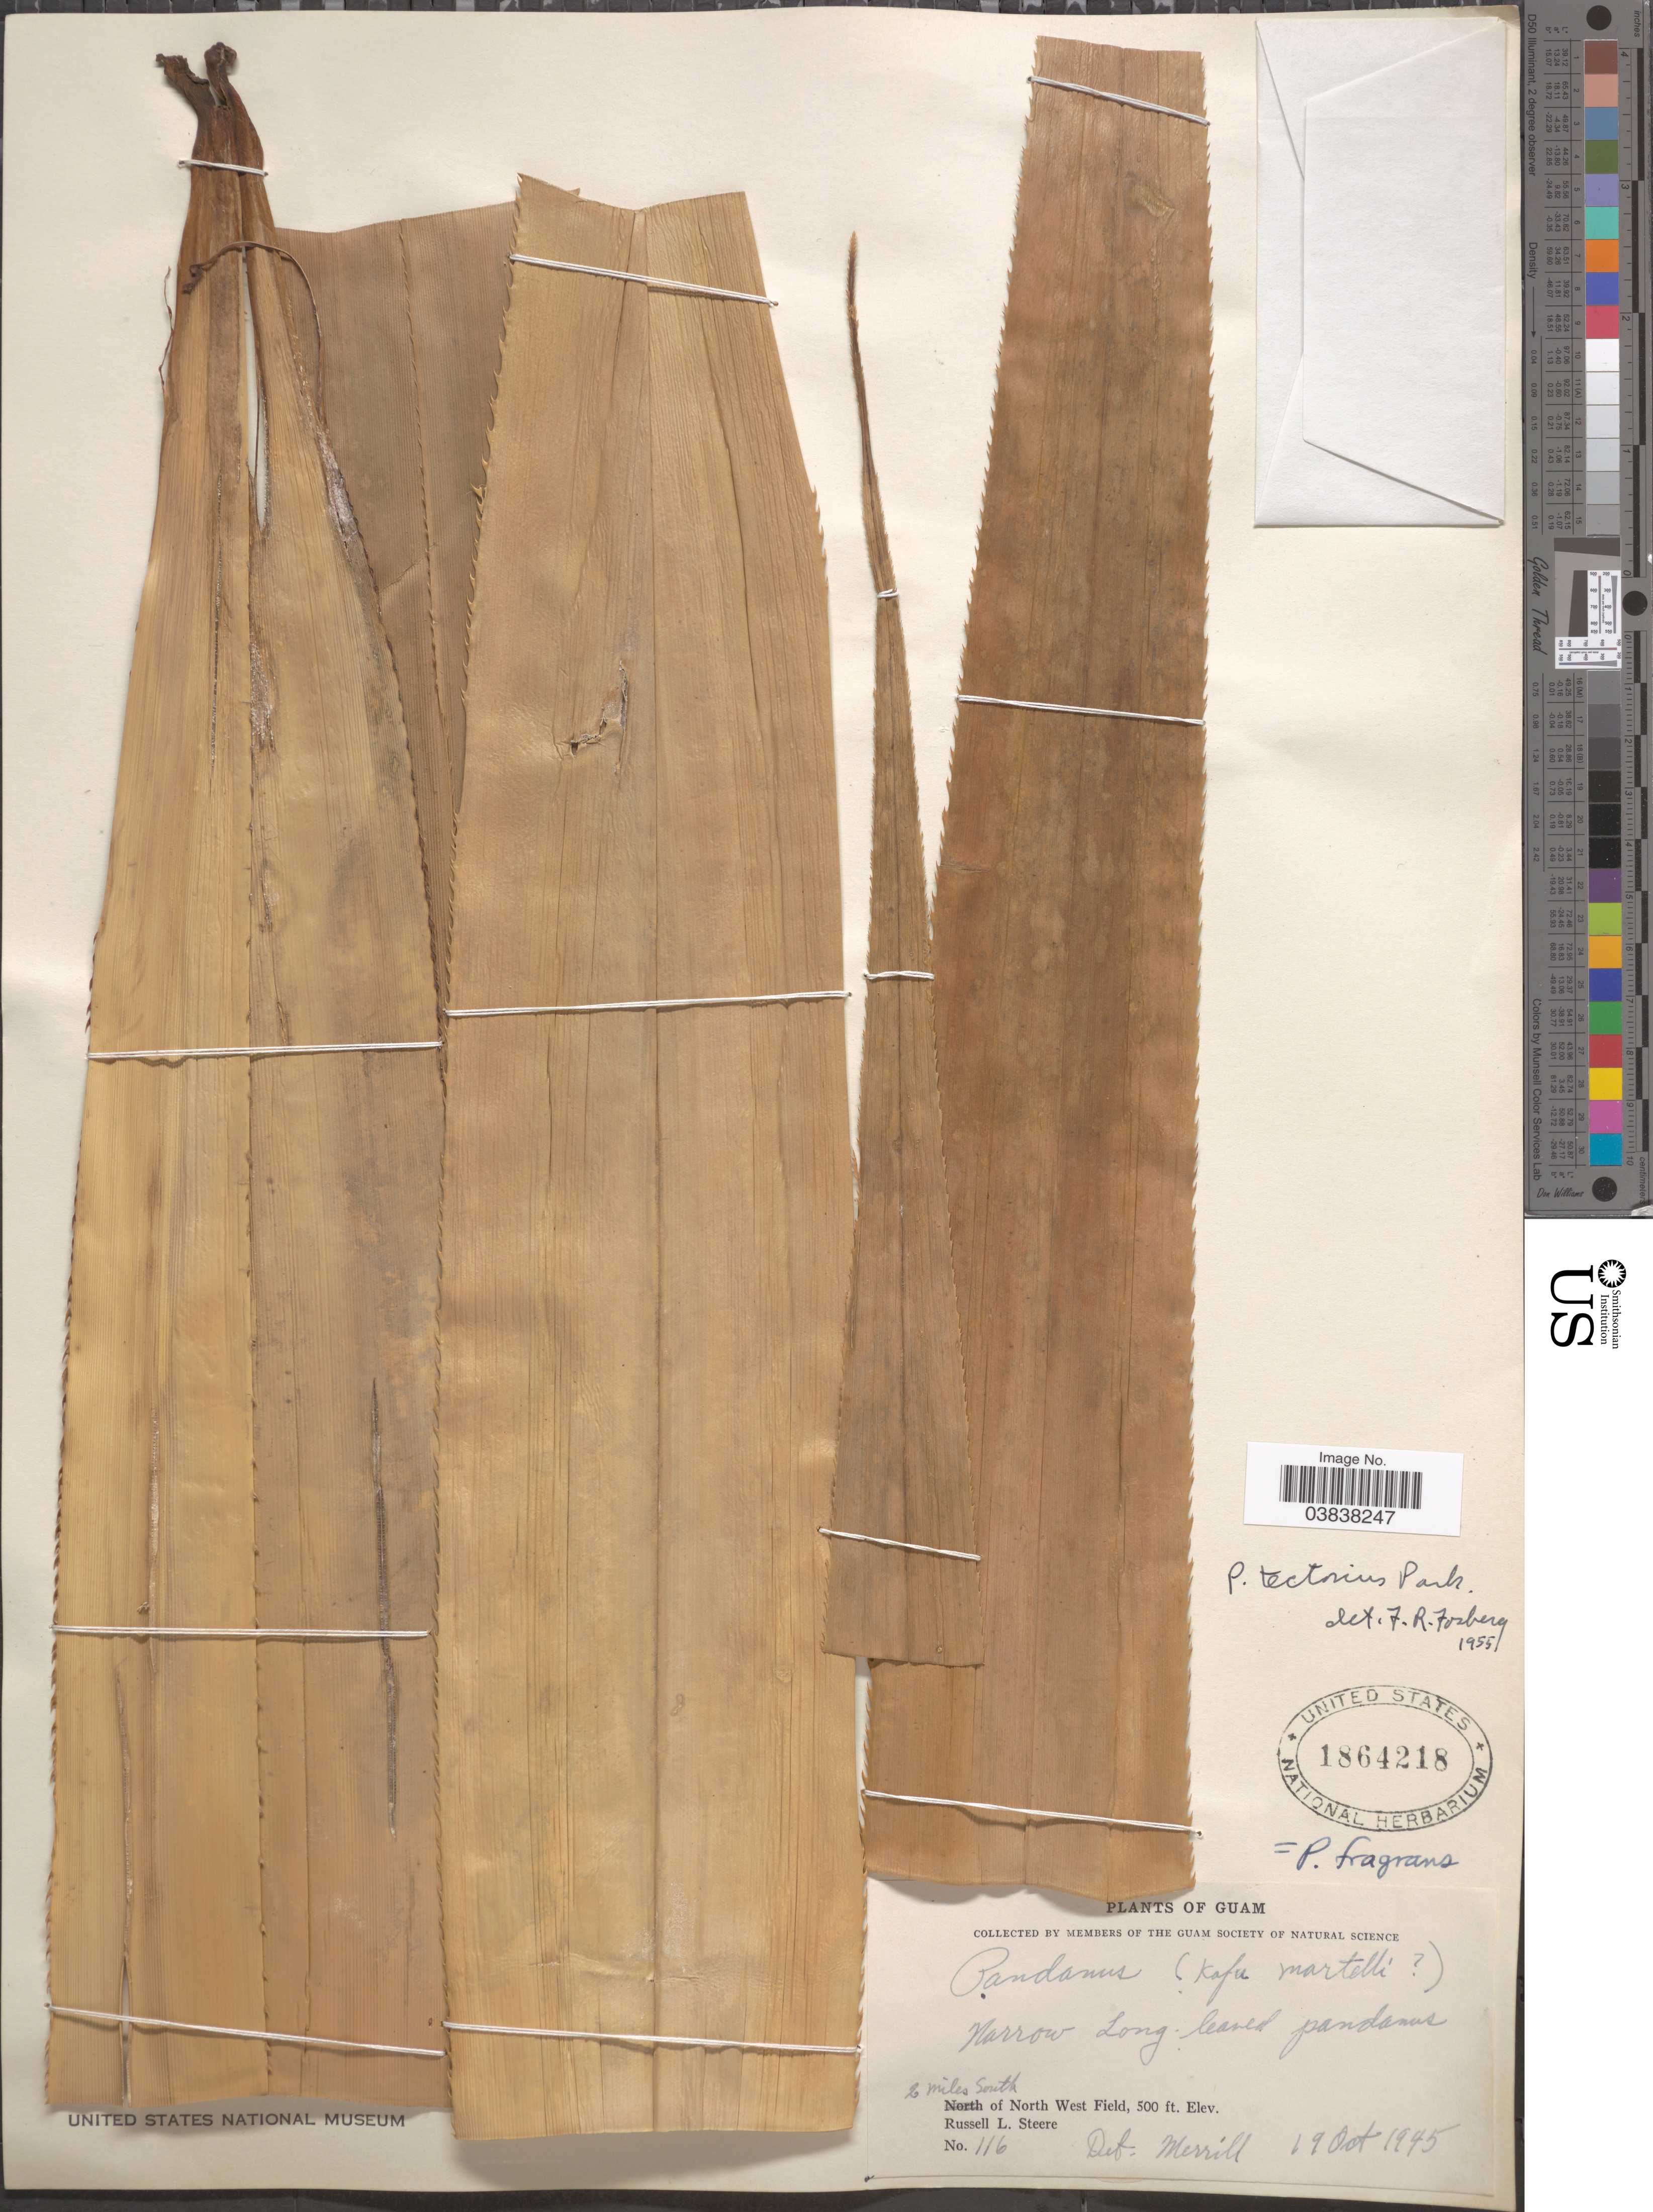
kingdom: Plantae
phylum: Tracheophyta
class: Liliopsida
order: Pandanales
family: Pandanaceae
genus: Pandanus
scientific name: Pandanus tectorius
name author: Parkinson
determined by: Strong, Mark T., (BOT), Smithsonian Institution - National Museum of Natural History (UNITED STATES)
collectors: R. L. Steere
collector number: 116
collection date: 1945-10-19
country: Guam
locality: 2 miles South of North West Field.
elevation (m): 152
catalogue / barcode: US 1864218